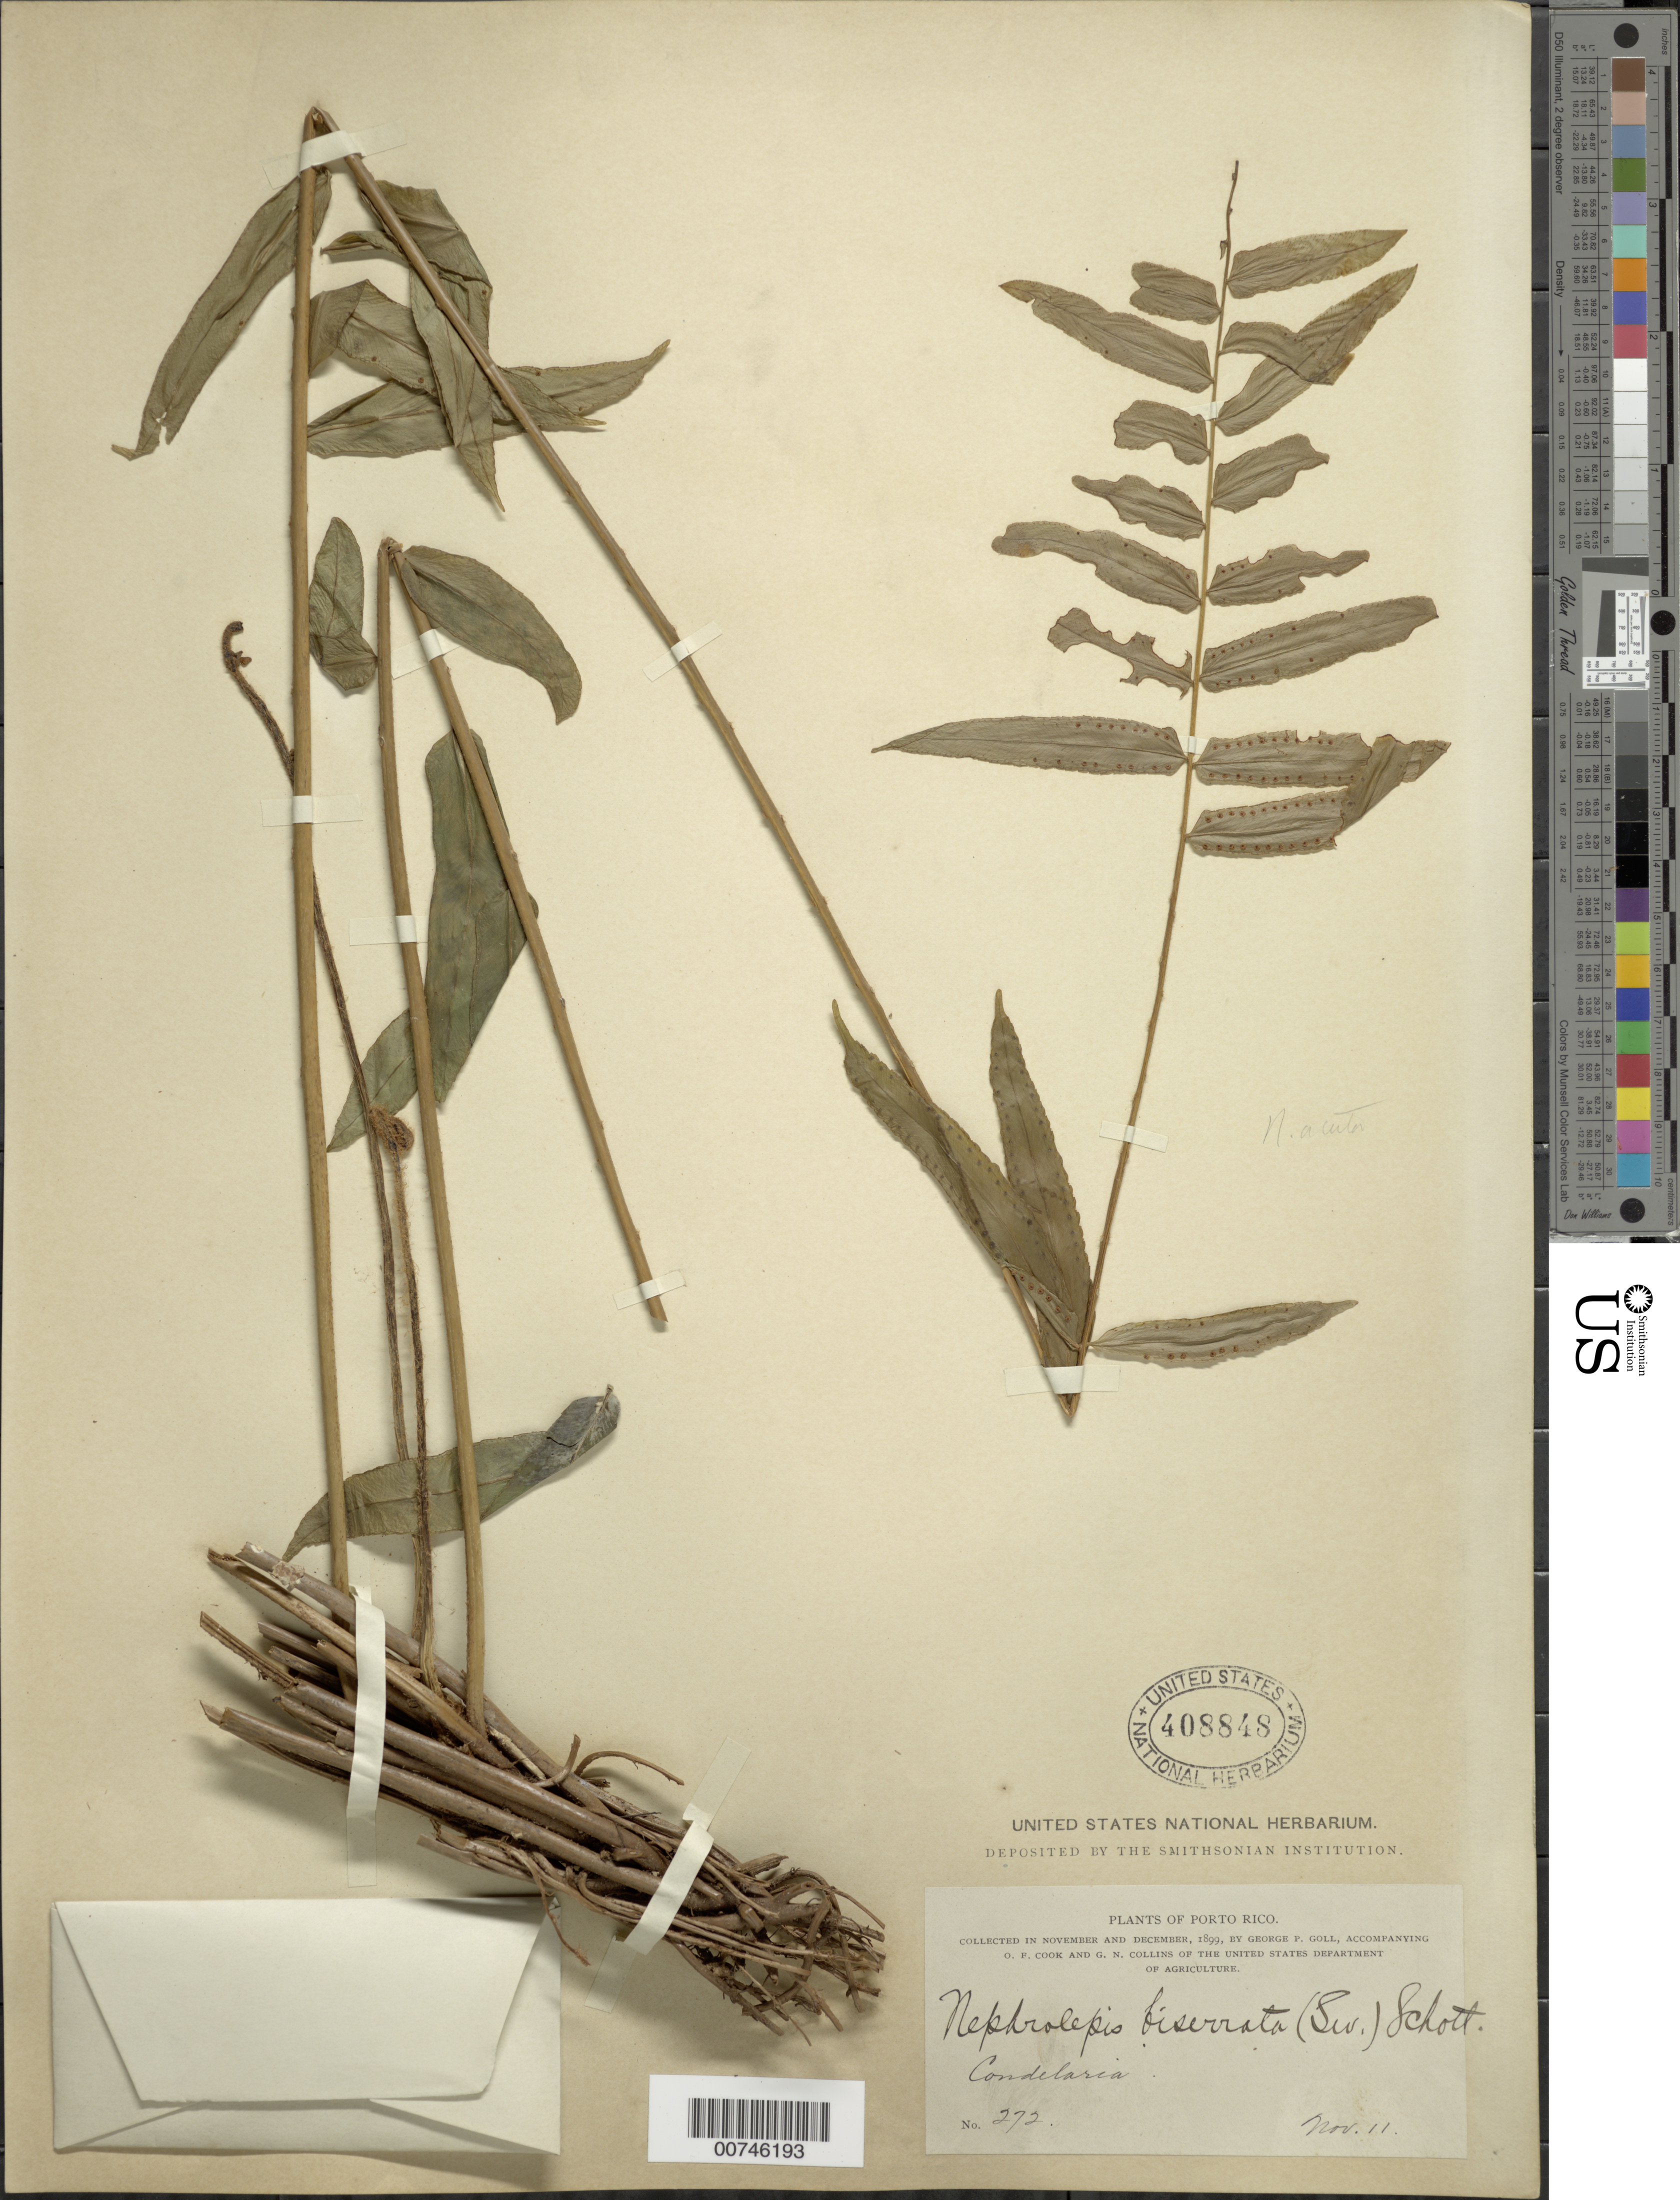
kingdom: Plantae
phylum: Tracheophyta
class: Polypodiopsida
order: Polypodiales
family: Nephrolepidaceae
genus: Nephrolepis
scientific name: Nephrolepis biserrata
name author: (Sw.) Schott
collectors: G. Goll, O. F. Cook & G. N. Collins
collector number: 272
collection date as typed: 11 Nov 1899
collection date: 1899-11-11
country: Puerto Rico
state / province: Toa Baja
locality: Candelaria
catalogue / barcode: US 408848